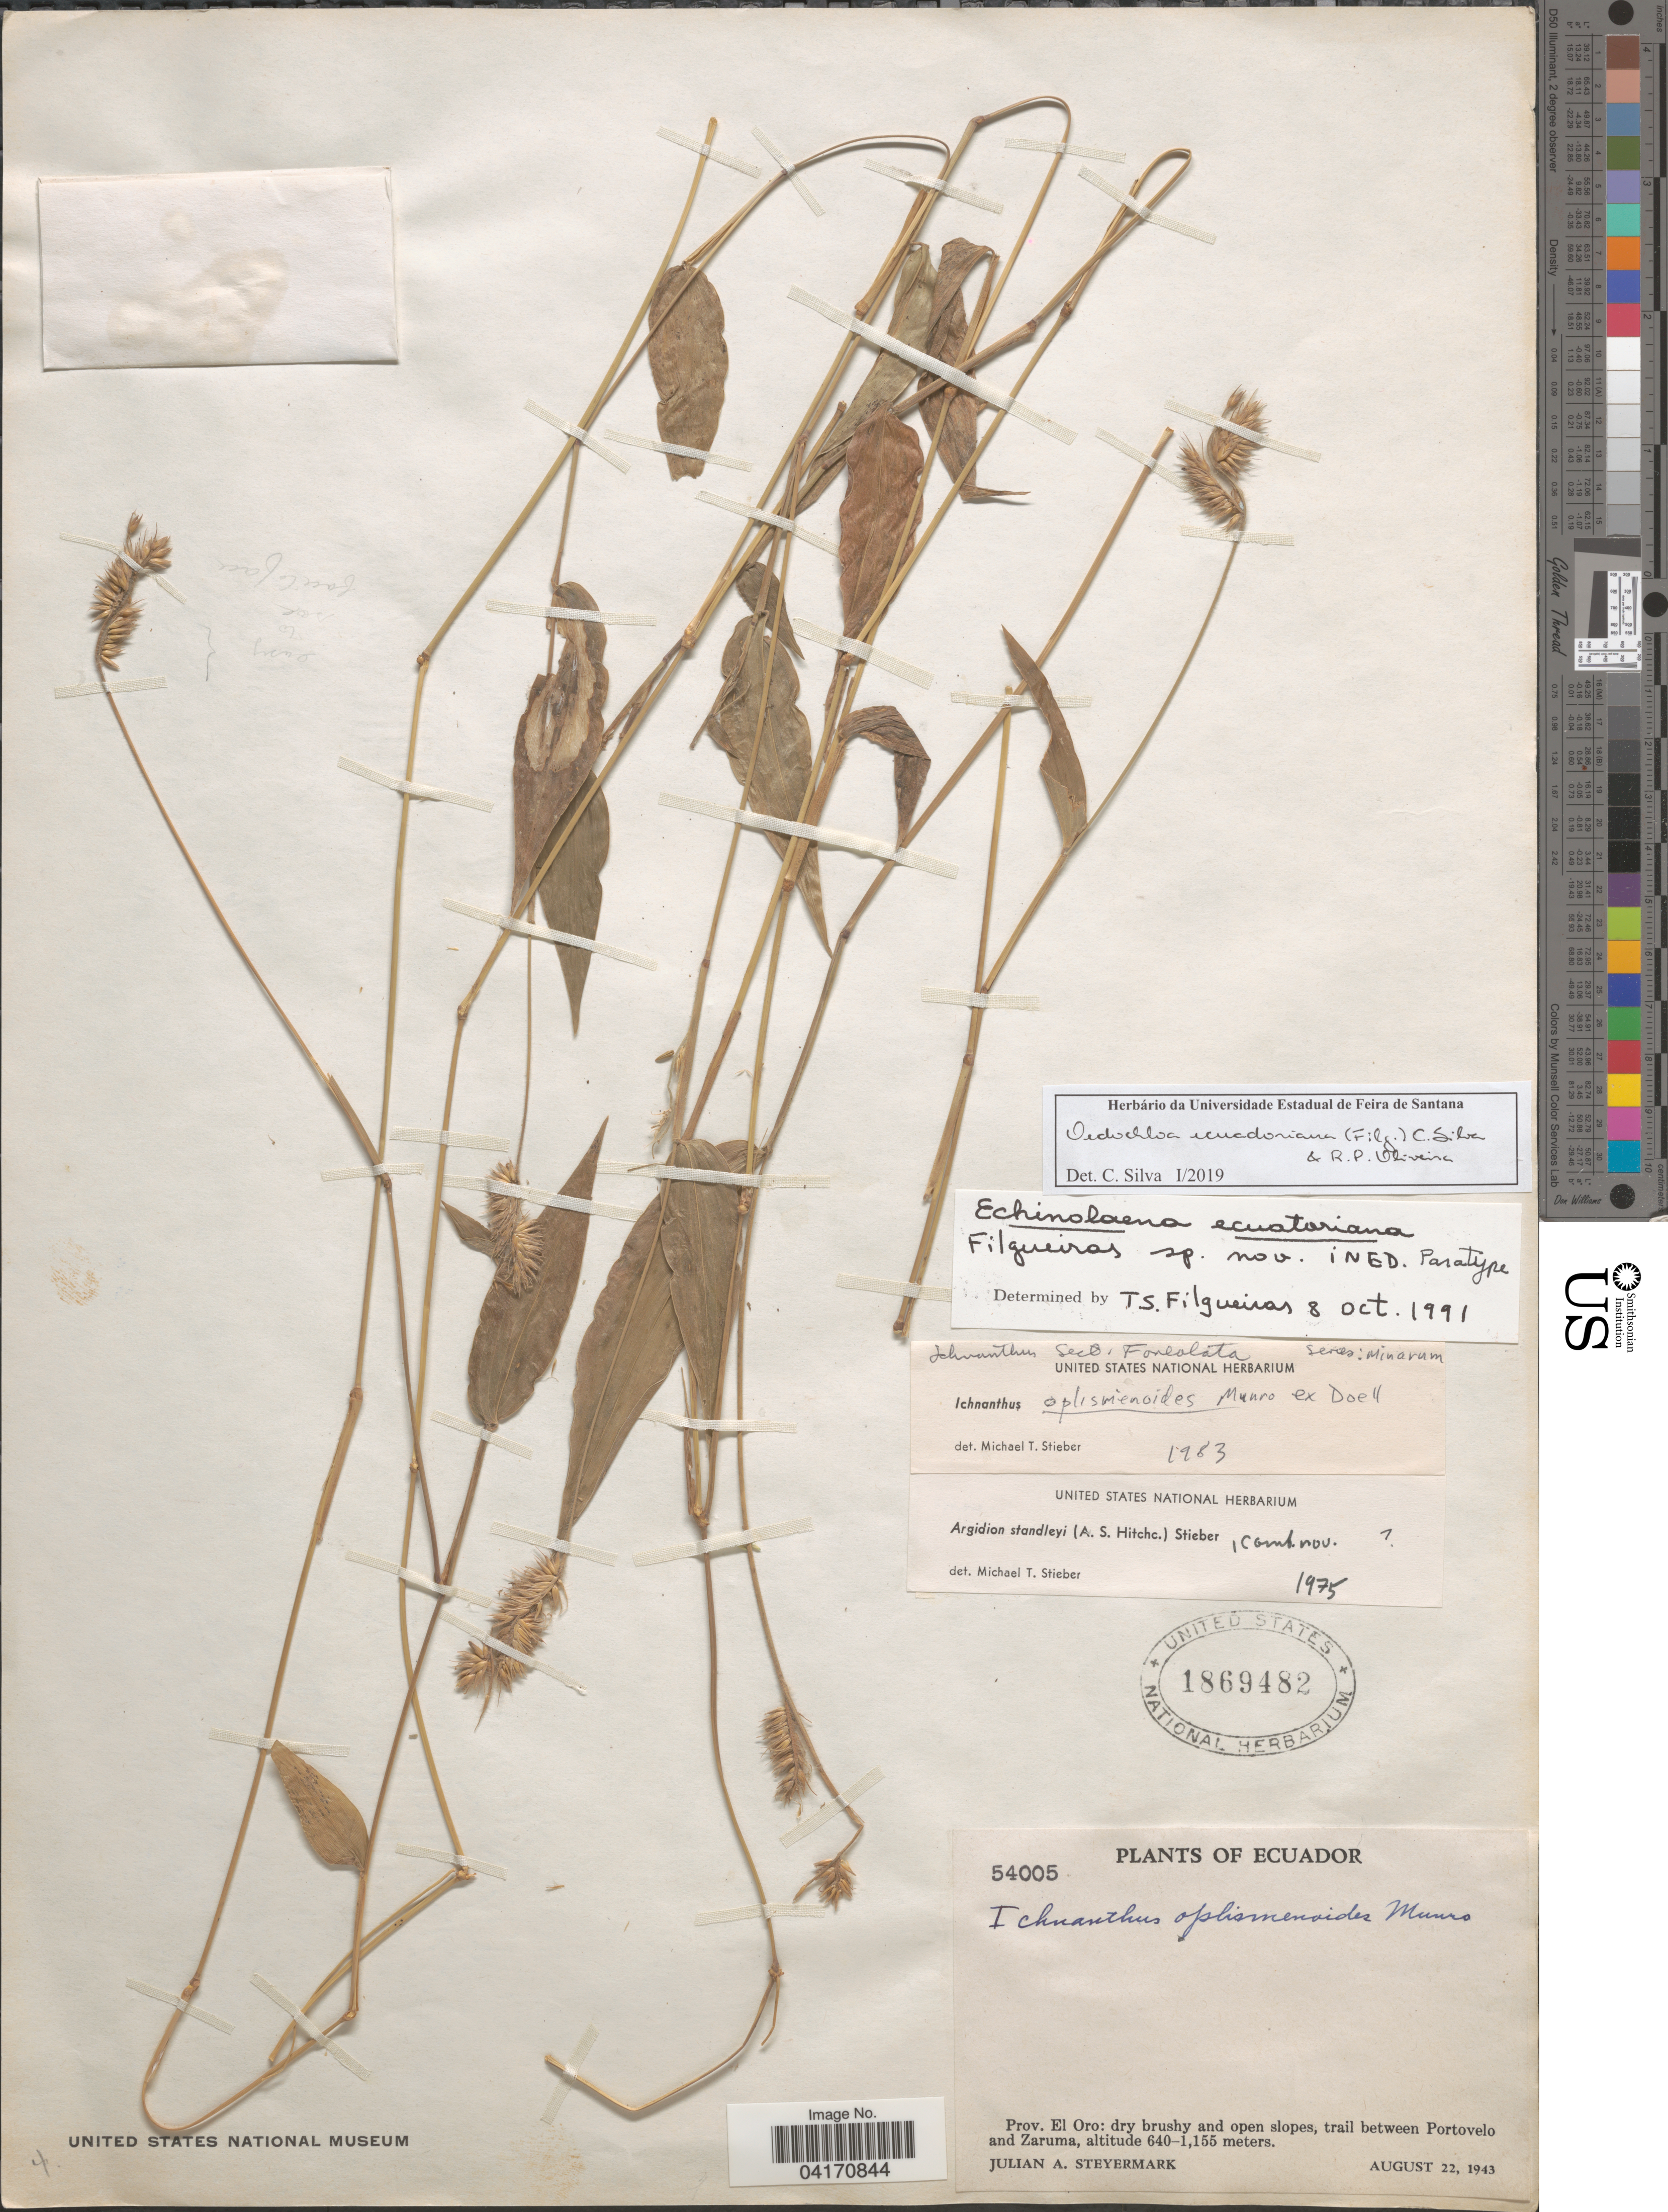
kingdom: Plantae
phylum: Tracheophyta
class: Liliopsida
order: Poales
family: Poaceae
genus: Oedochloa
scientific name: Oedochloa ecuadoriana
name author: (Filg.) C. Silva & R.P. Oliveira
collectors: J. Steyermark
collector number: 54005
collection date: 1943-08-22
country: Ecuador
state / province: El Oro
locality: Dry brushy and open slopes, trail between Portovelo and Zaruma.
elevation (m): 640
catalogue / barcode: US 1869482